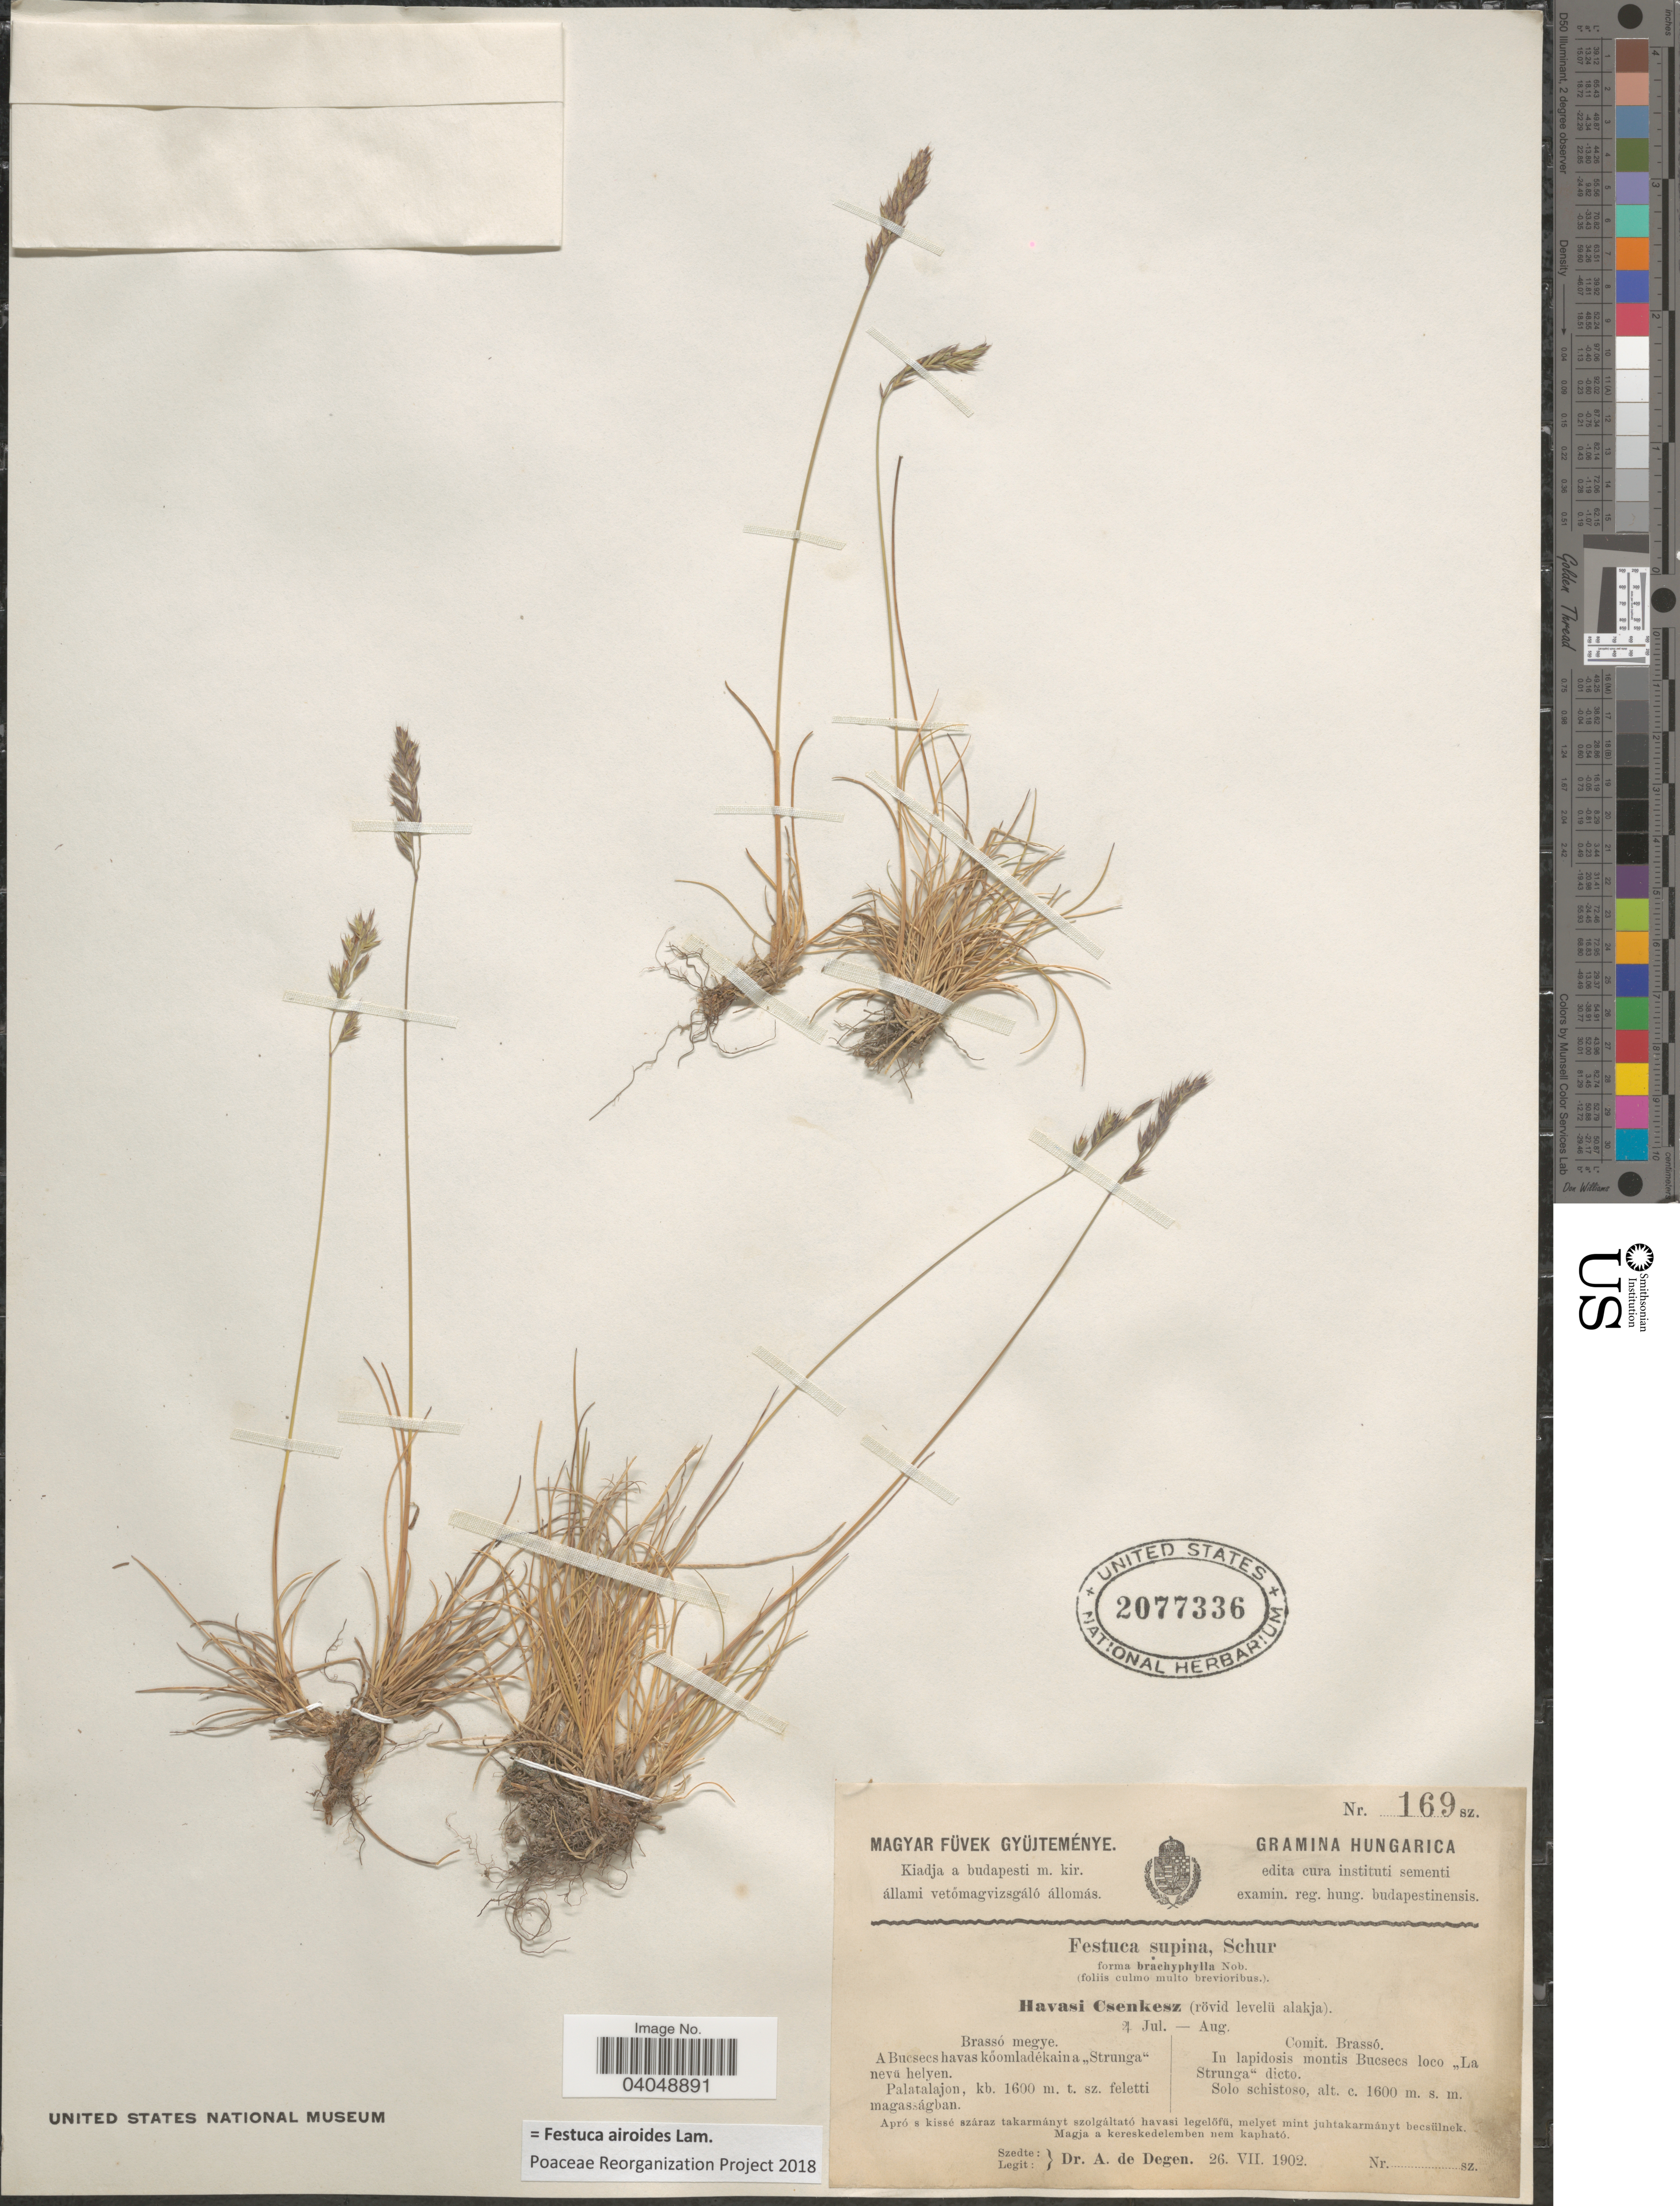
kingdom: Plantae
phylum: Tracheophyta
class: Liliopsida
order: Poales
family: Poaceae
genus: Festuca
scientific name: Festuca airoides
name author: Lam.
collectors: A. Degen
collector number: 169?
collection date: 1902-07-26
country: Romania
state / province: Brasov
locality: Comit. Brassó. In lapidosis montis Bucsecs loco "La Strunga" dicto. Solo schistoso.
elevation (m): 1600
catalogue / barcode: US 2077336